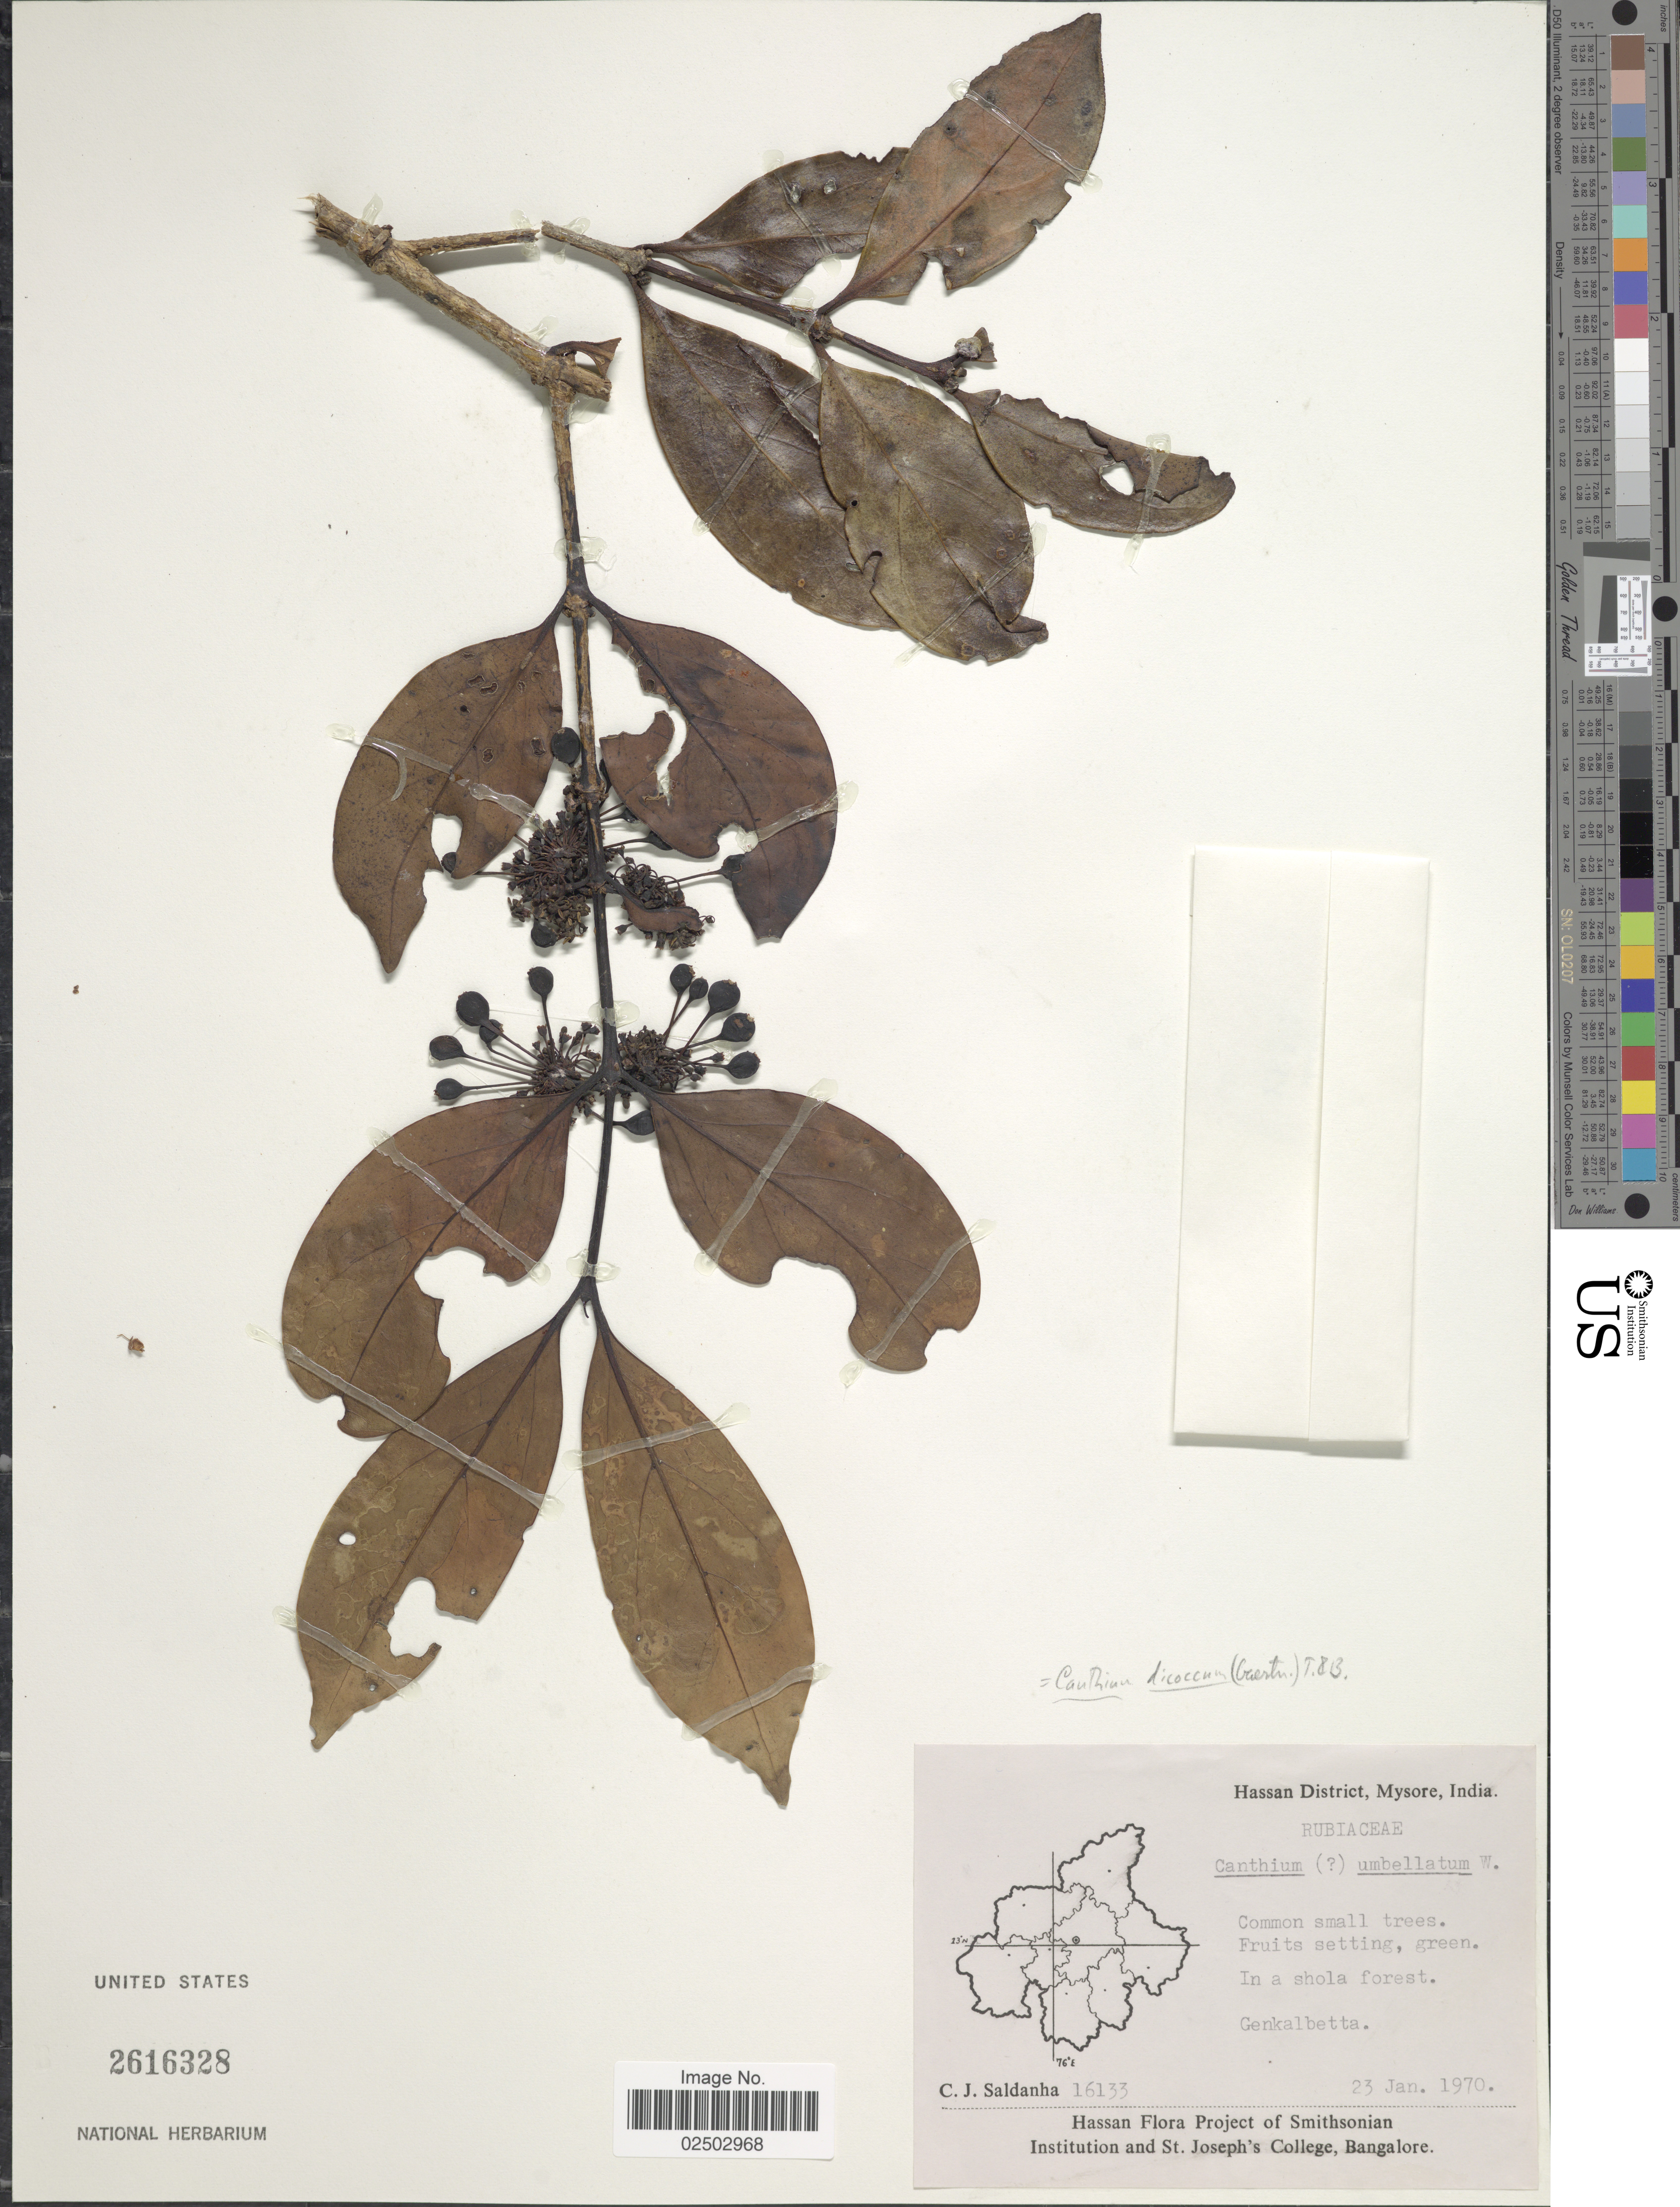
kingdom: Plantae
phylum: Tracheophyta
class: Magnoliopsida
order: Gentianales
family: Rubiaceae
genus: Canthium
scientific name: Canthium dicoccum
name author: (Gaertn.) Merr.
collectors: C. J. Saldanha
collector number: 16133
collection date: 1970-01-23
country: India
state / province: Karnataka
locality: Hassan District, Mysore, in a shola forest, Genkalbetta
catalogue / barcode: US 2616328